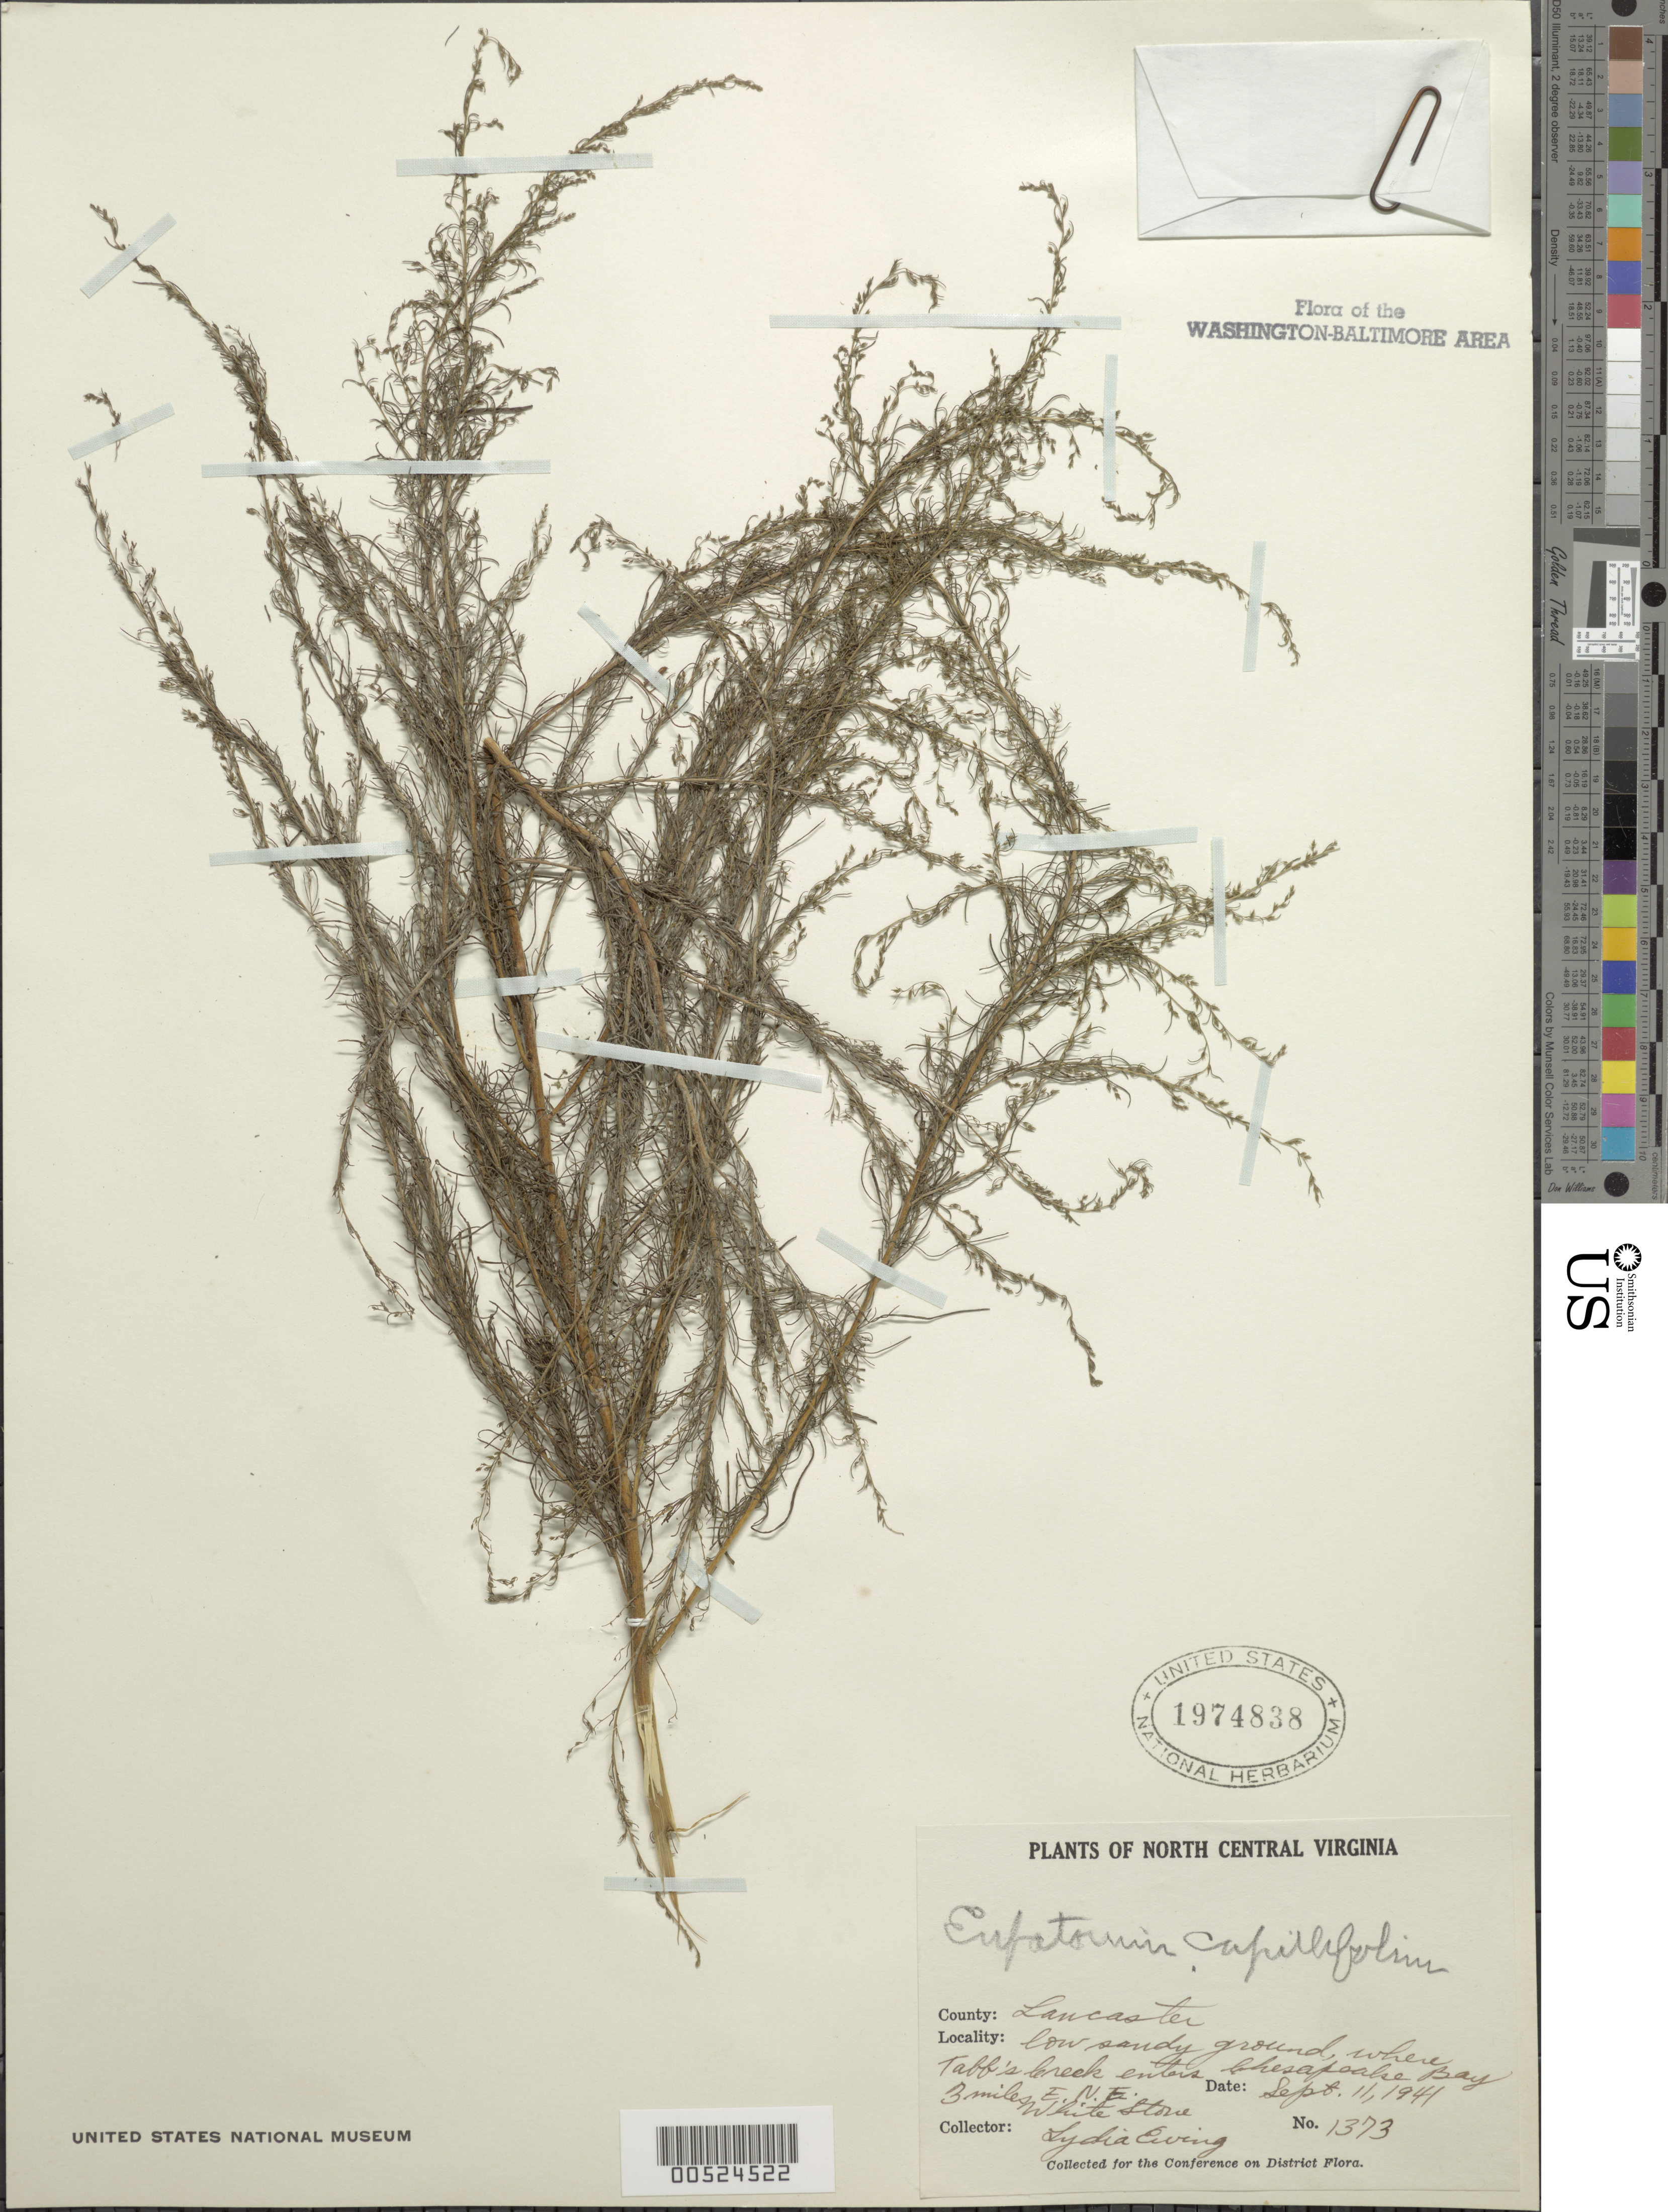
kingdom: Plantae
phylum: Tracheophyta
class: Magnoliopsida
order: Asterales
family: Asteraceae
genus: Eupatorium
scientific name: Eupatorium capillifolium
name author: (Lam.) Small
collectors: L. Ewing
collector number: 1373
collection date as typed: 11 Sep 1941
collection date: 1941-09-11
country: United States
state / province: Virginia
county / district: Lancaster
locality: Taff's Creek, where it meets Chesapeake Bay 3 mi. ENE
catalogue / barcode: US 1974838